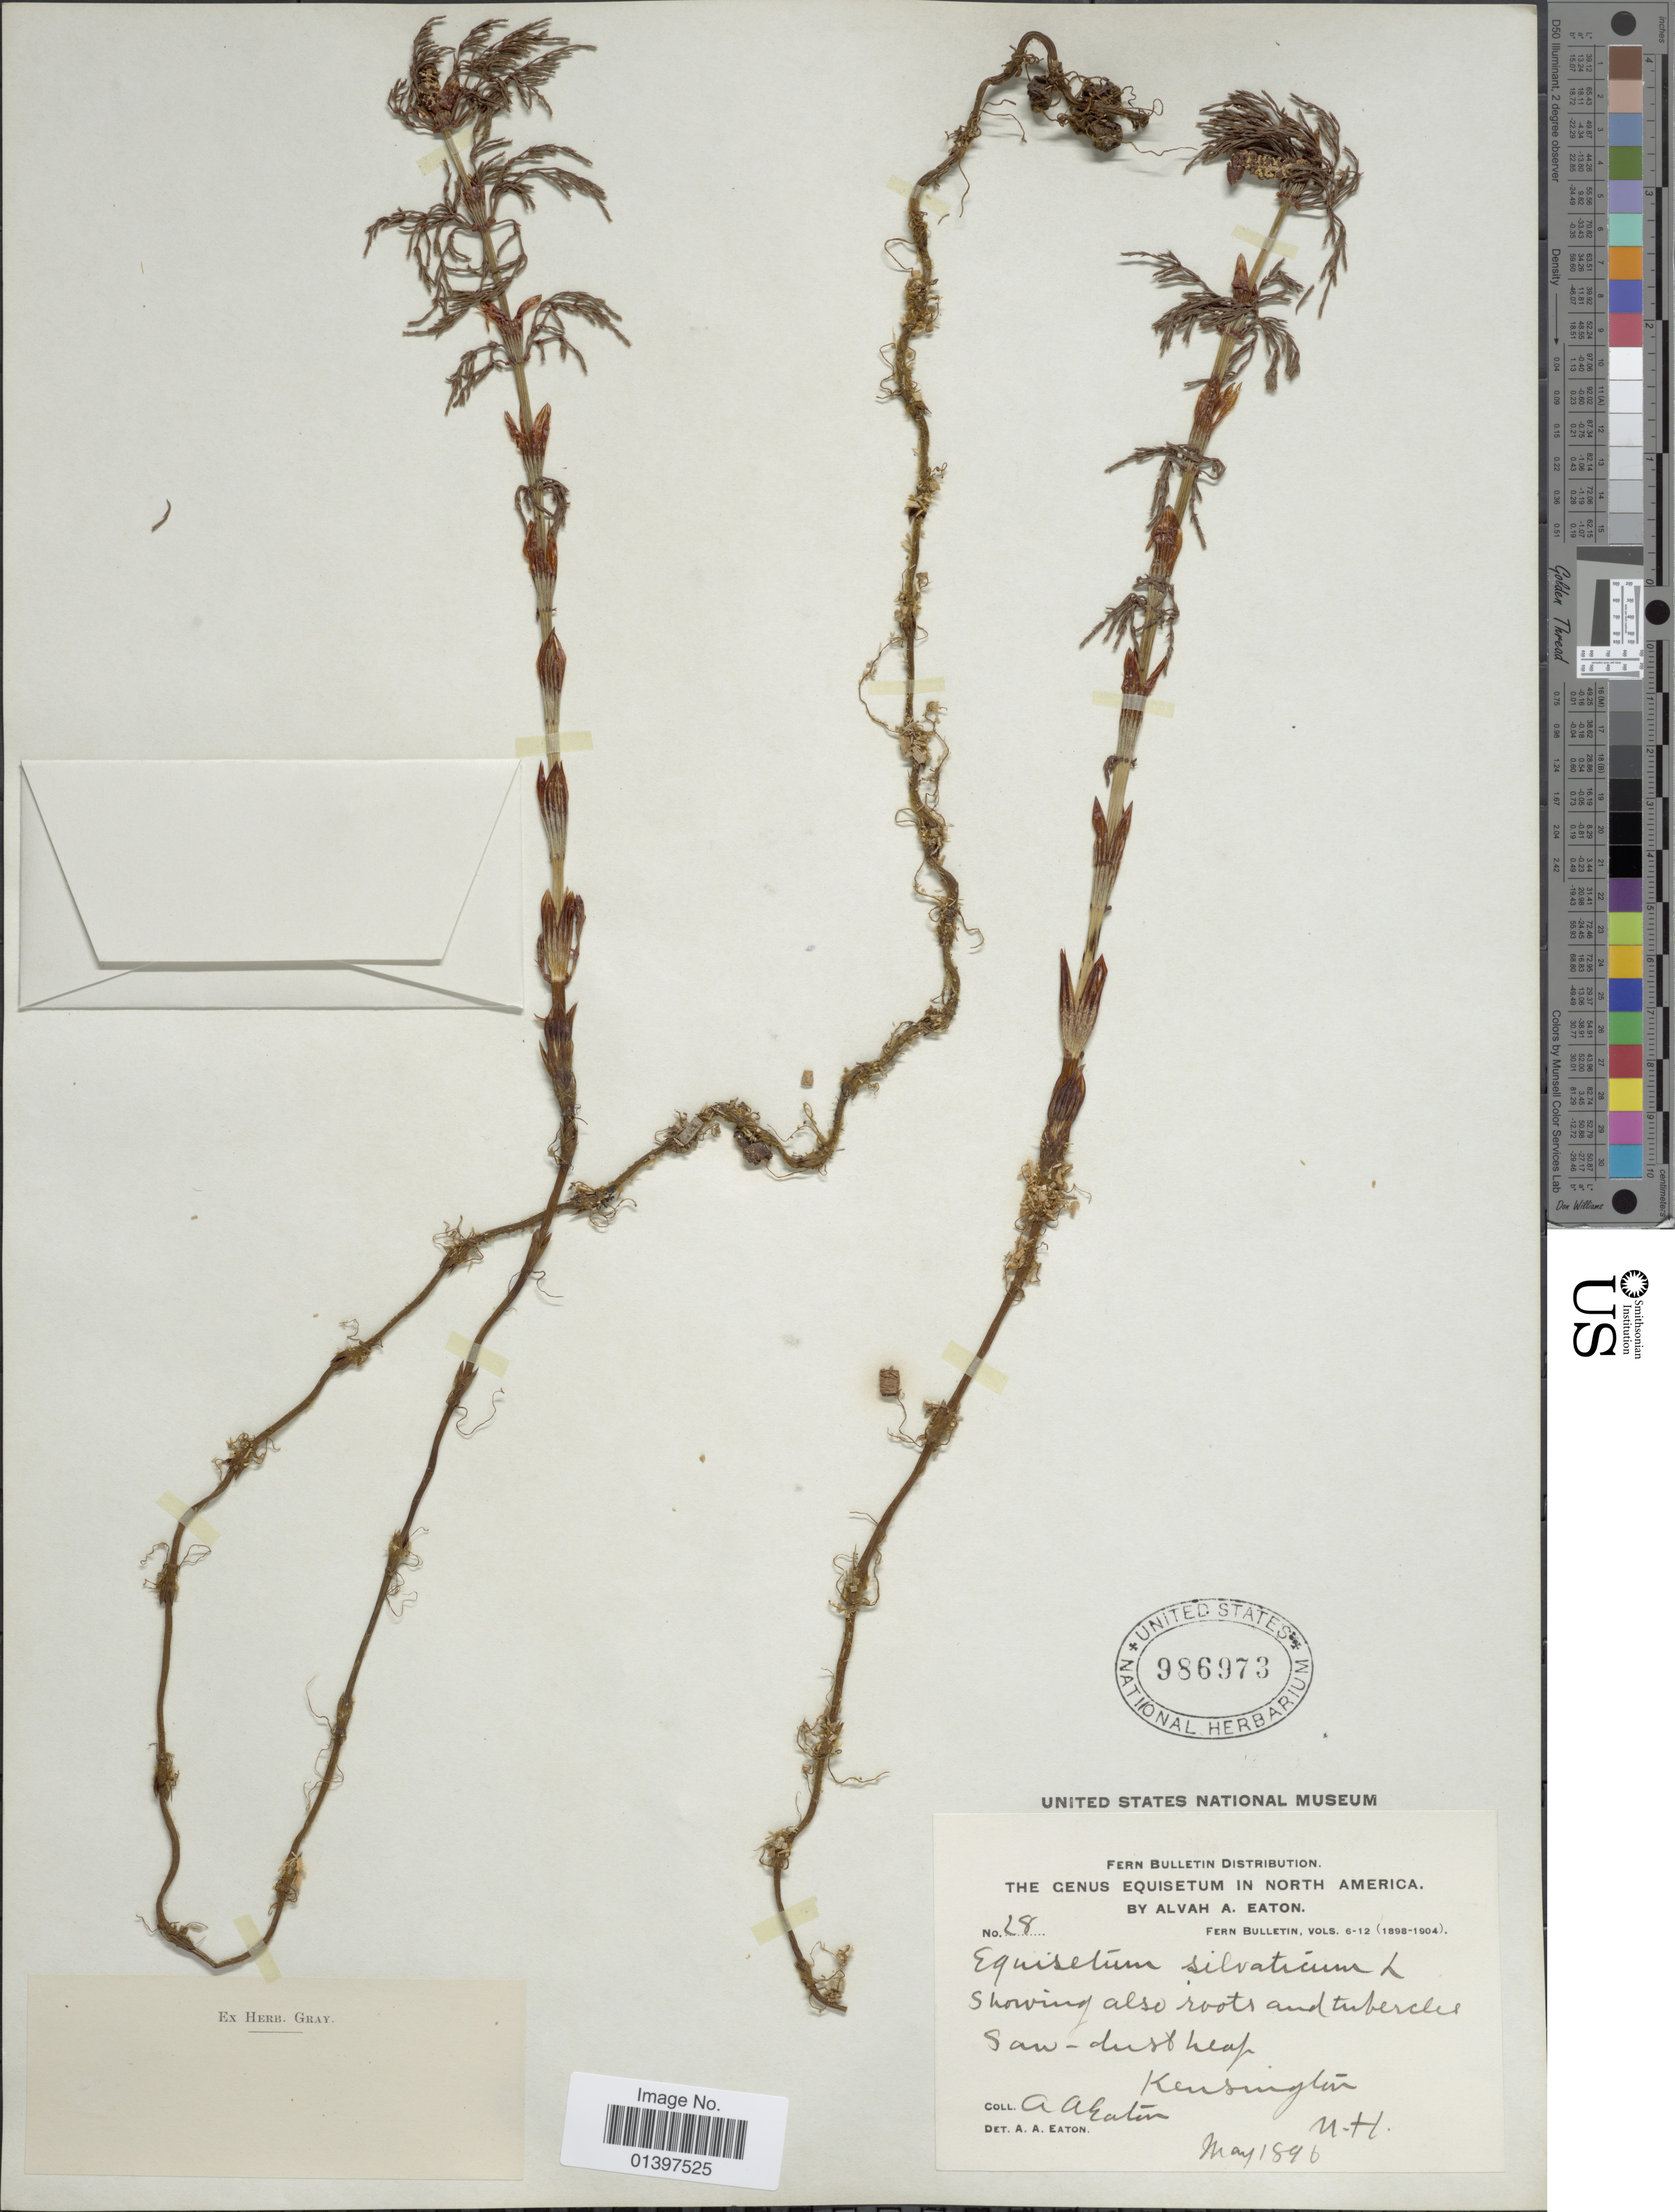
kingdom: Plantae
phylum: Tracheophyta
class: Polypodiopsida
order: Equisetales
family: Equisetaceae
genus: Equisetum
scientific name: Equisetum sylvaticum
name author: L.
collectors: A. A. Eaton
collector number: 28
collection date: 1896-05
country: United States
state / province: New Hampshire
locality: Saw-Dust heap, Kensington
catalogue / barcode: US 986973